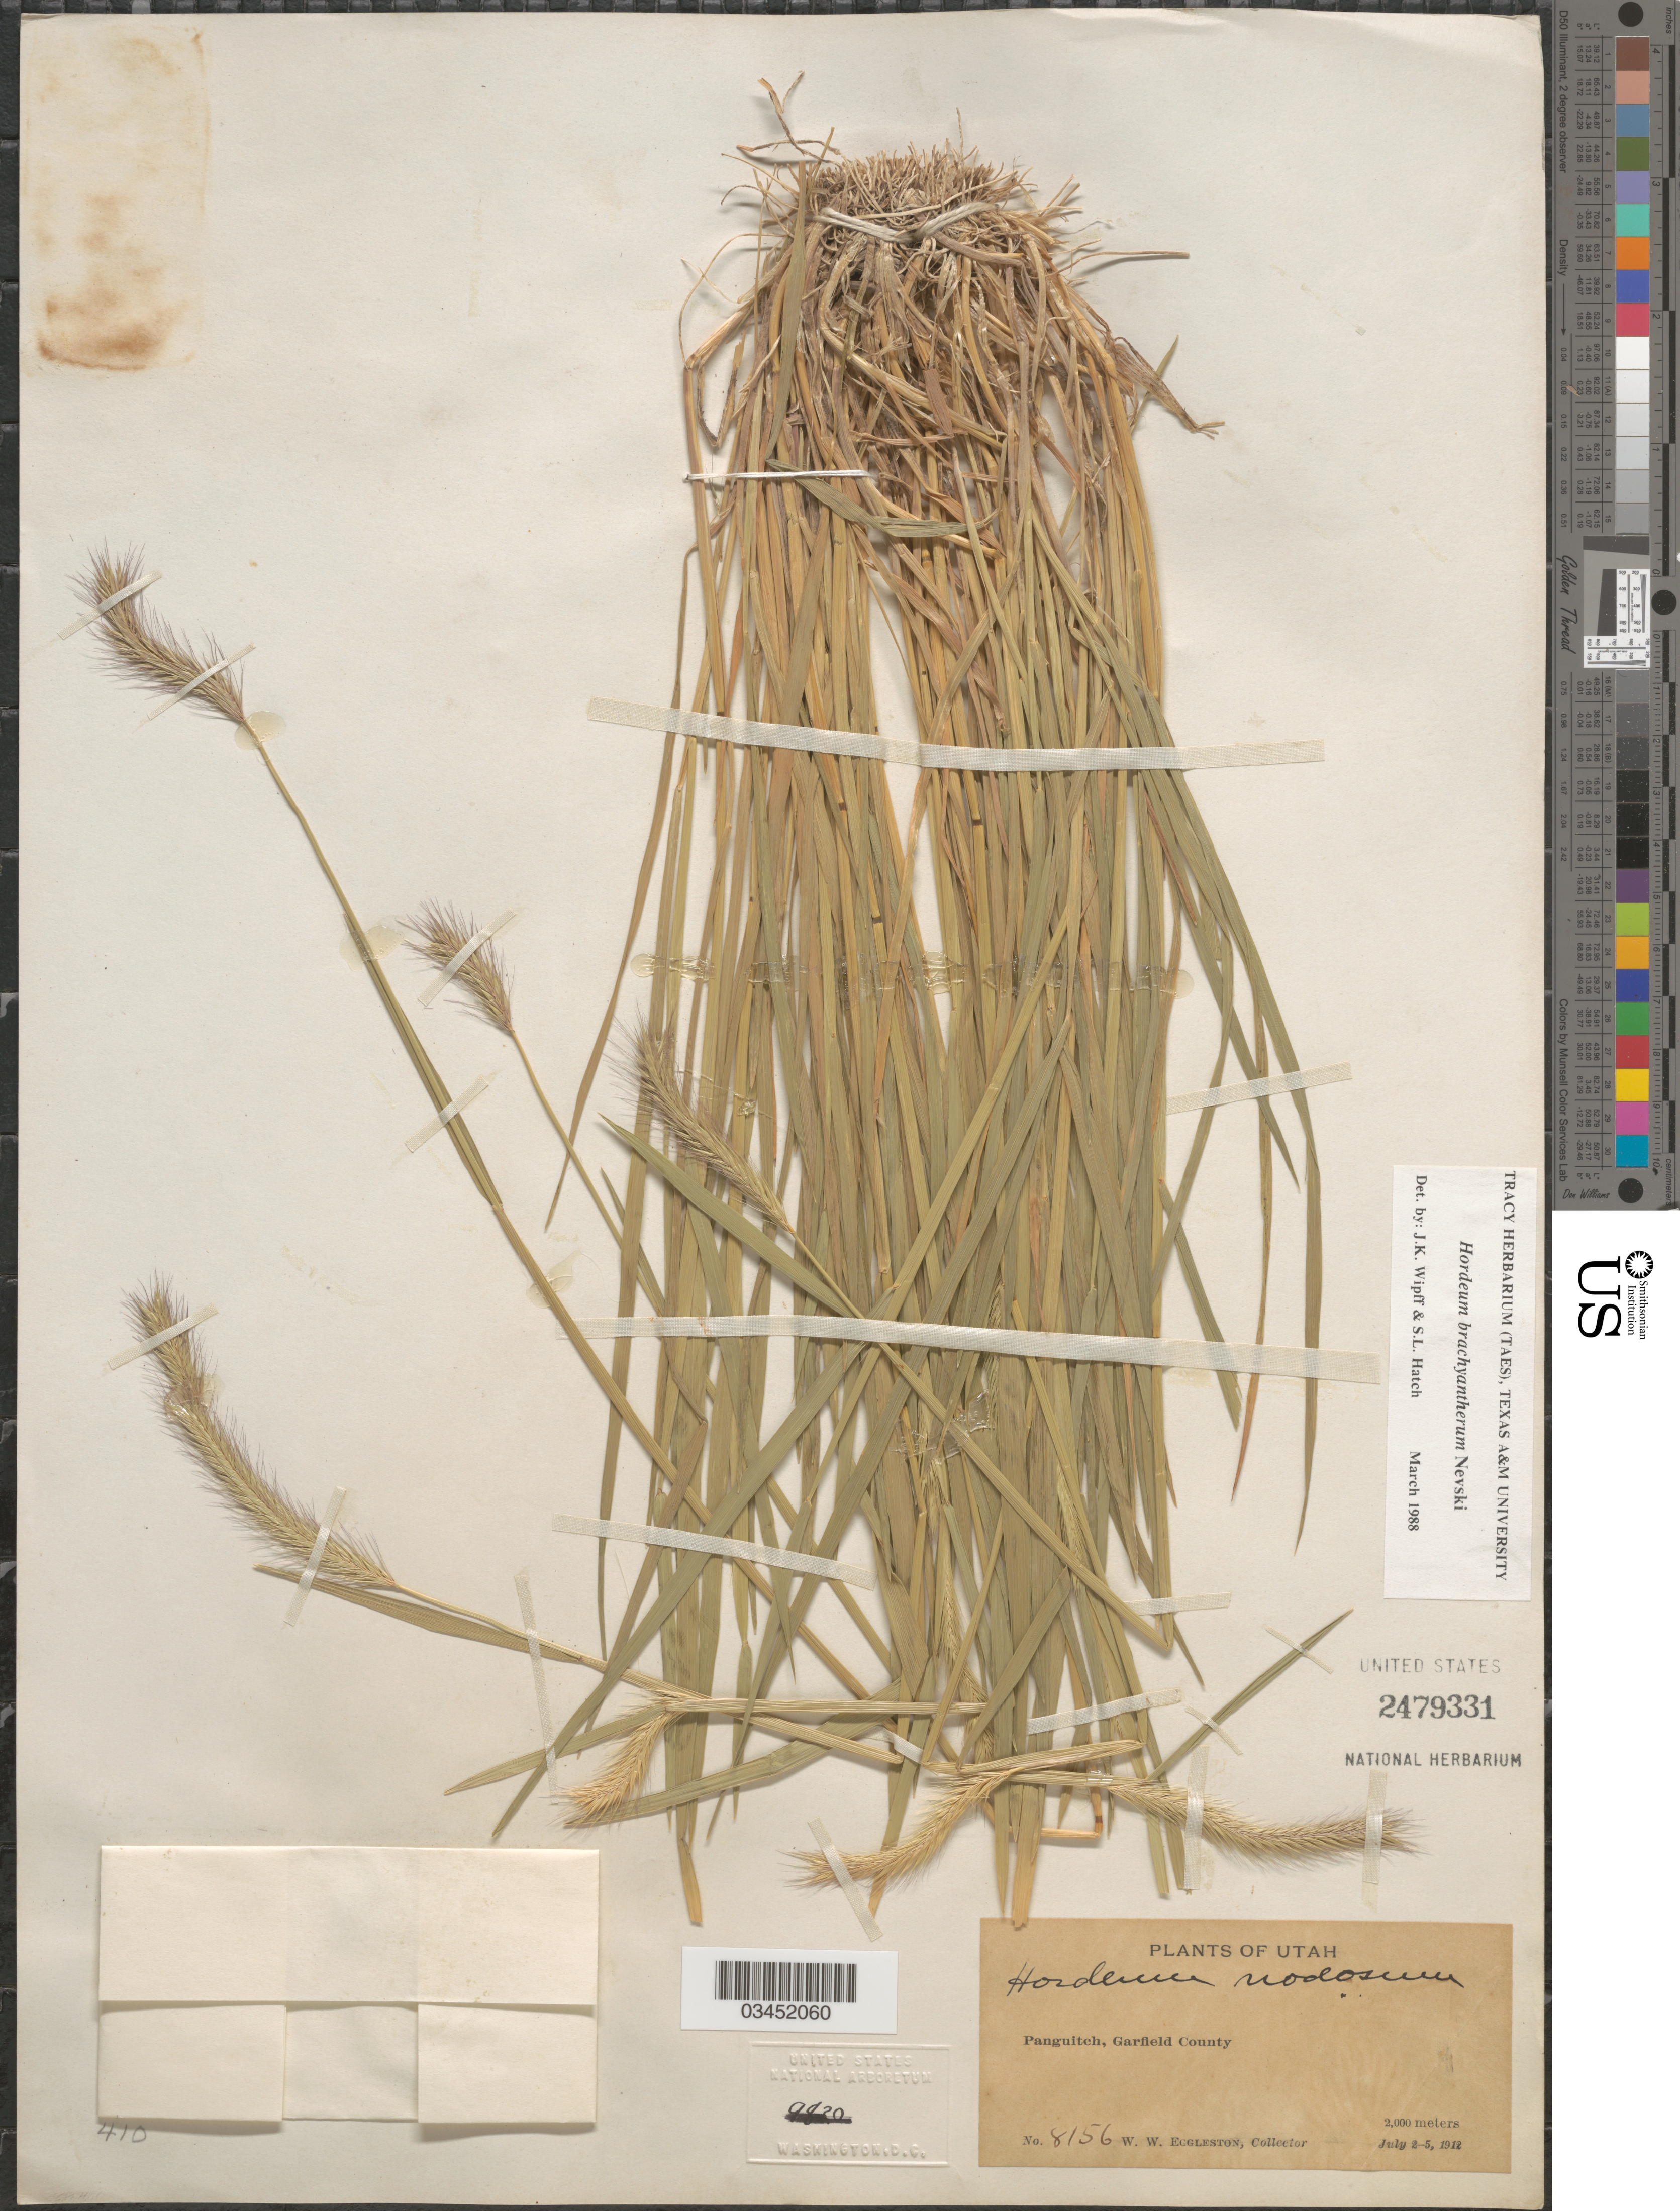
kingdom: Plantae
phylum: Tracheophyta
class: Liliopsida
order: Poales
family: Poaceae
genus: Hordeum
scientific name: Hordeum brachyantherum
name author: Nevski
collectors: W. W. Eggleston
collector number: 8156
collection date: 1912-07-02/1912-07-05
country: United States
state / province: Utah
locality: Panguitch, Garfield County.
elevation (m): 2000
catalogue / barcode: US 2479331